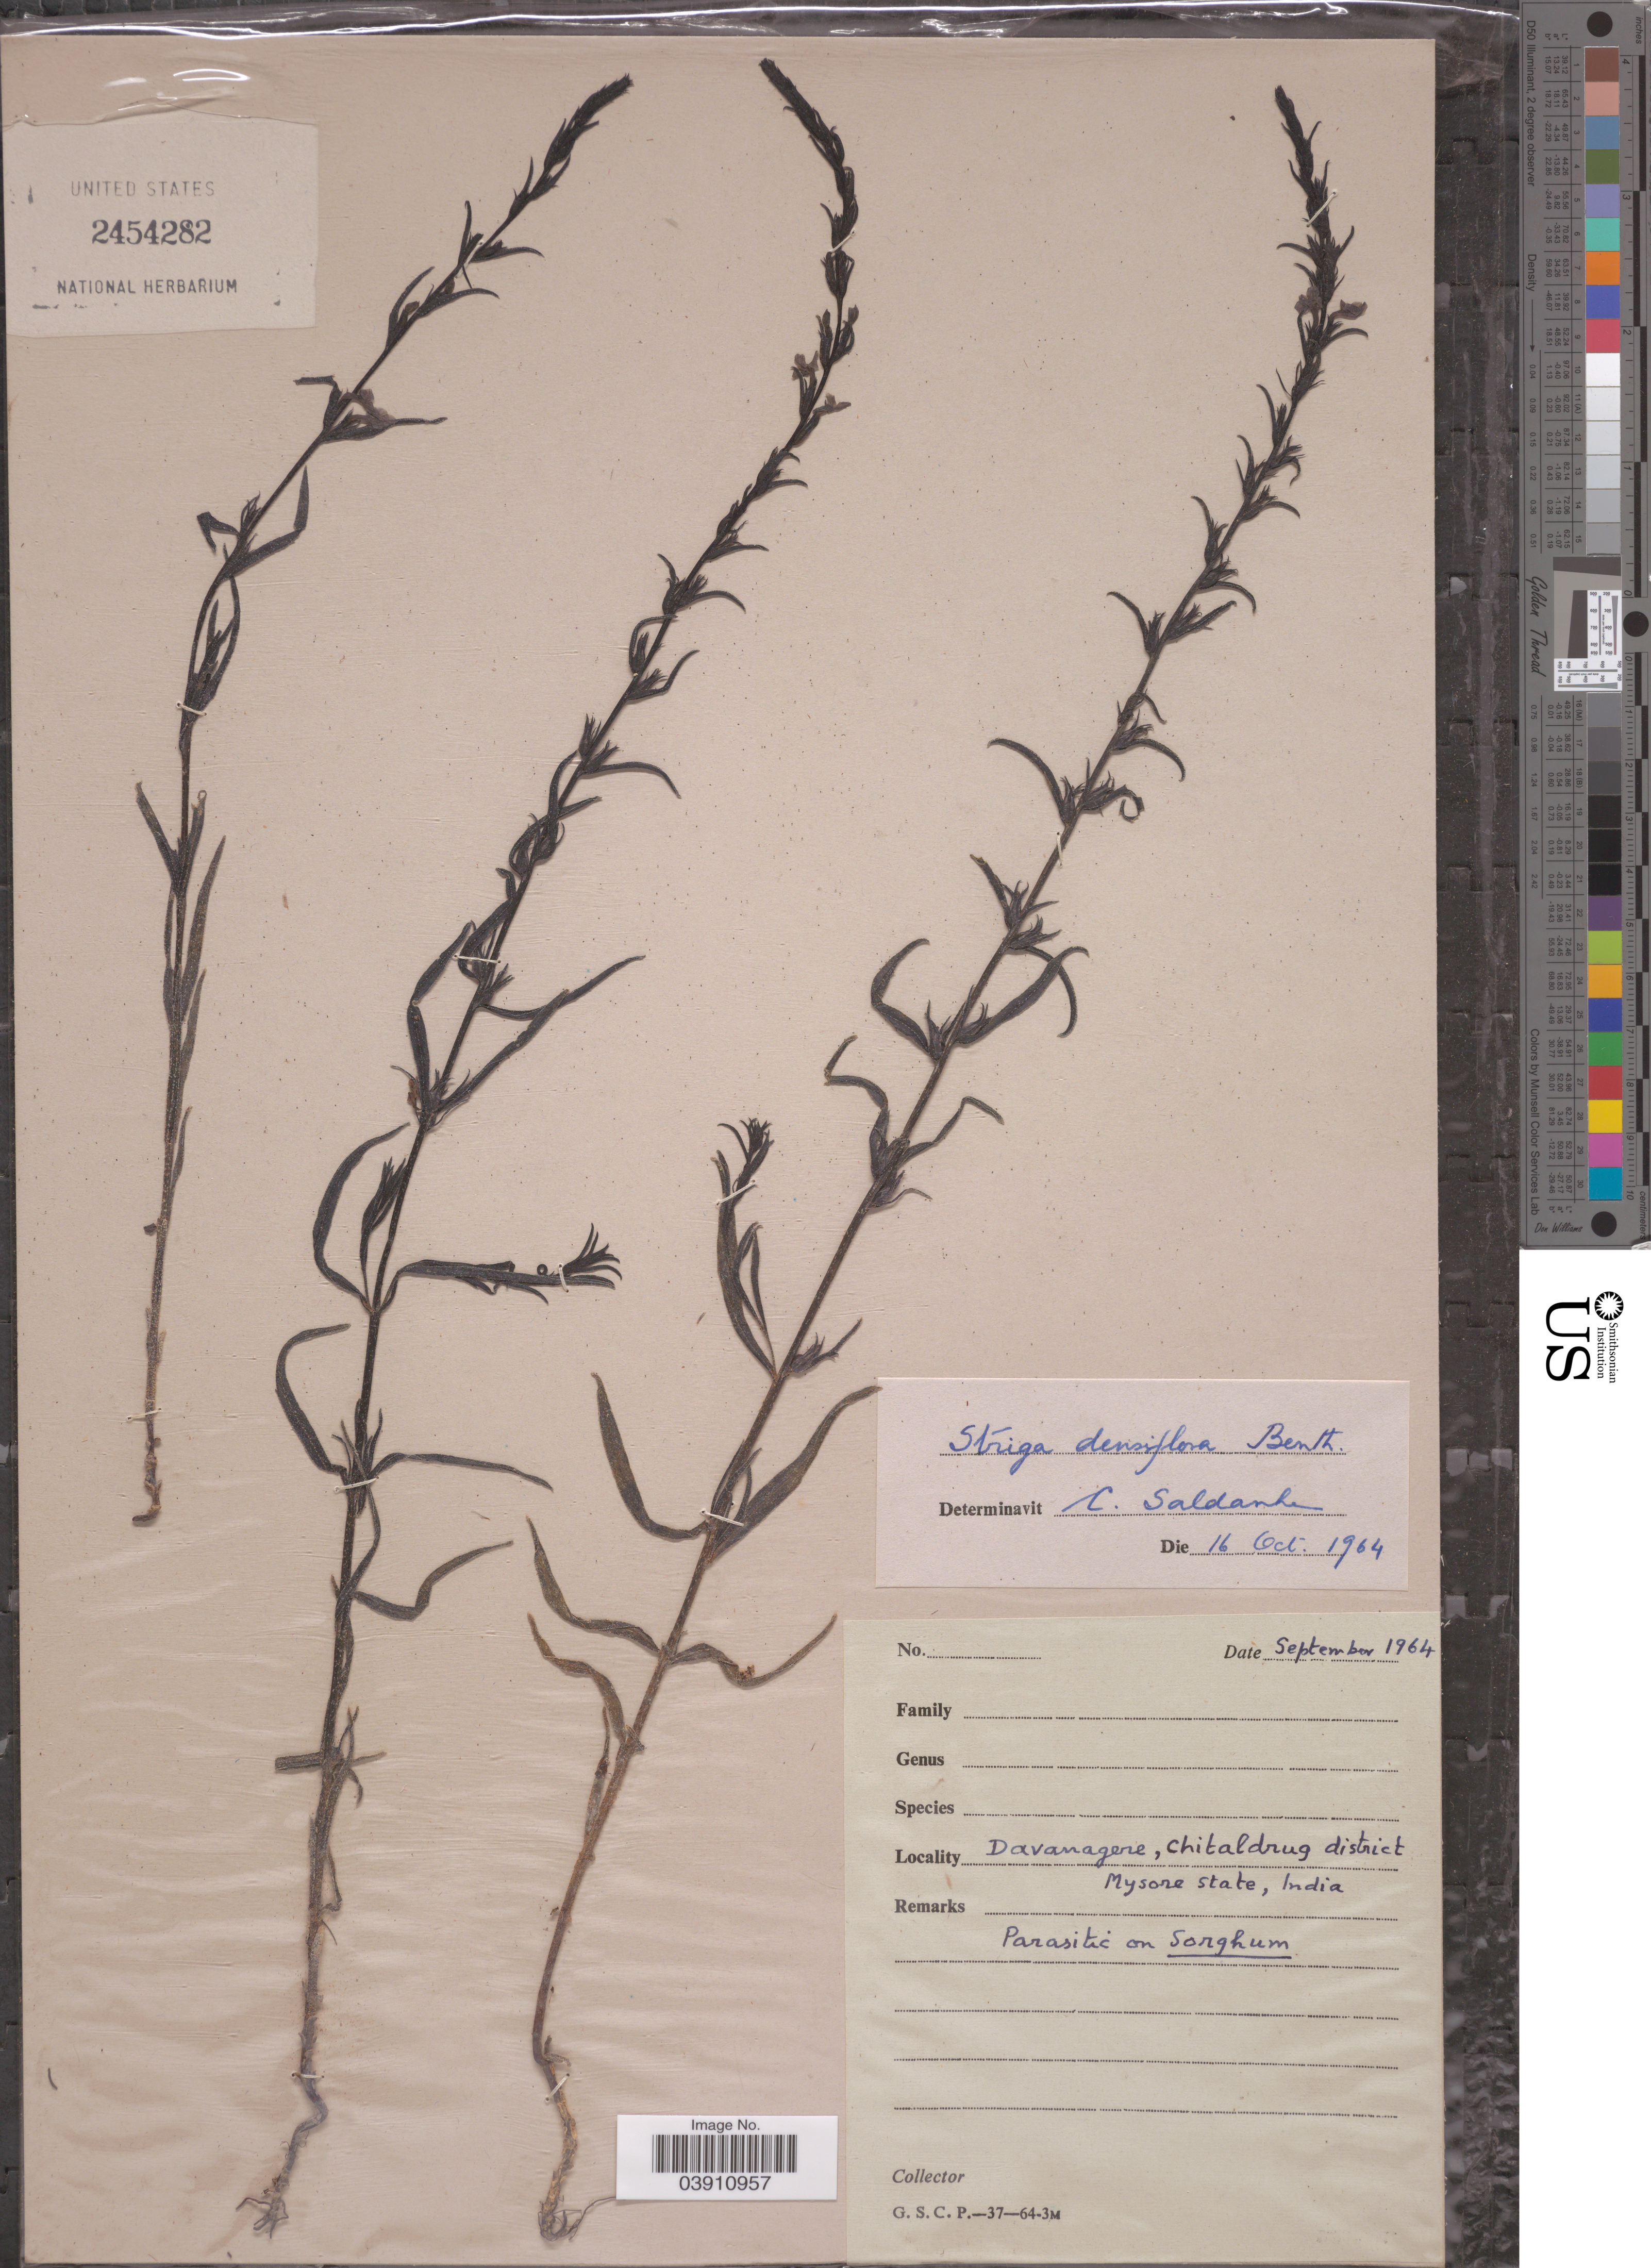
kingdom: Plantae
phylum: Tracheophyta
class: Magnoliopsida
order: Lamiales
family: Orobanchaceae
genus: Striga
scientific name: Striga densiflora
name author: (Benth.) Benth.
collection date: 1964-09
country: India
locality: Davanagere, Chitaldrug district. Mysore state.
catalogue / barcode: US 2454282